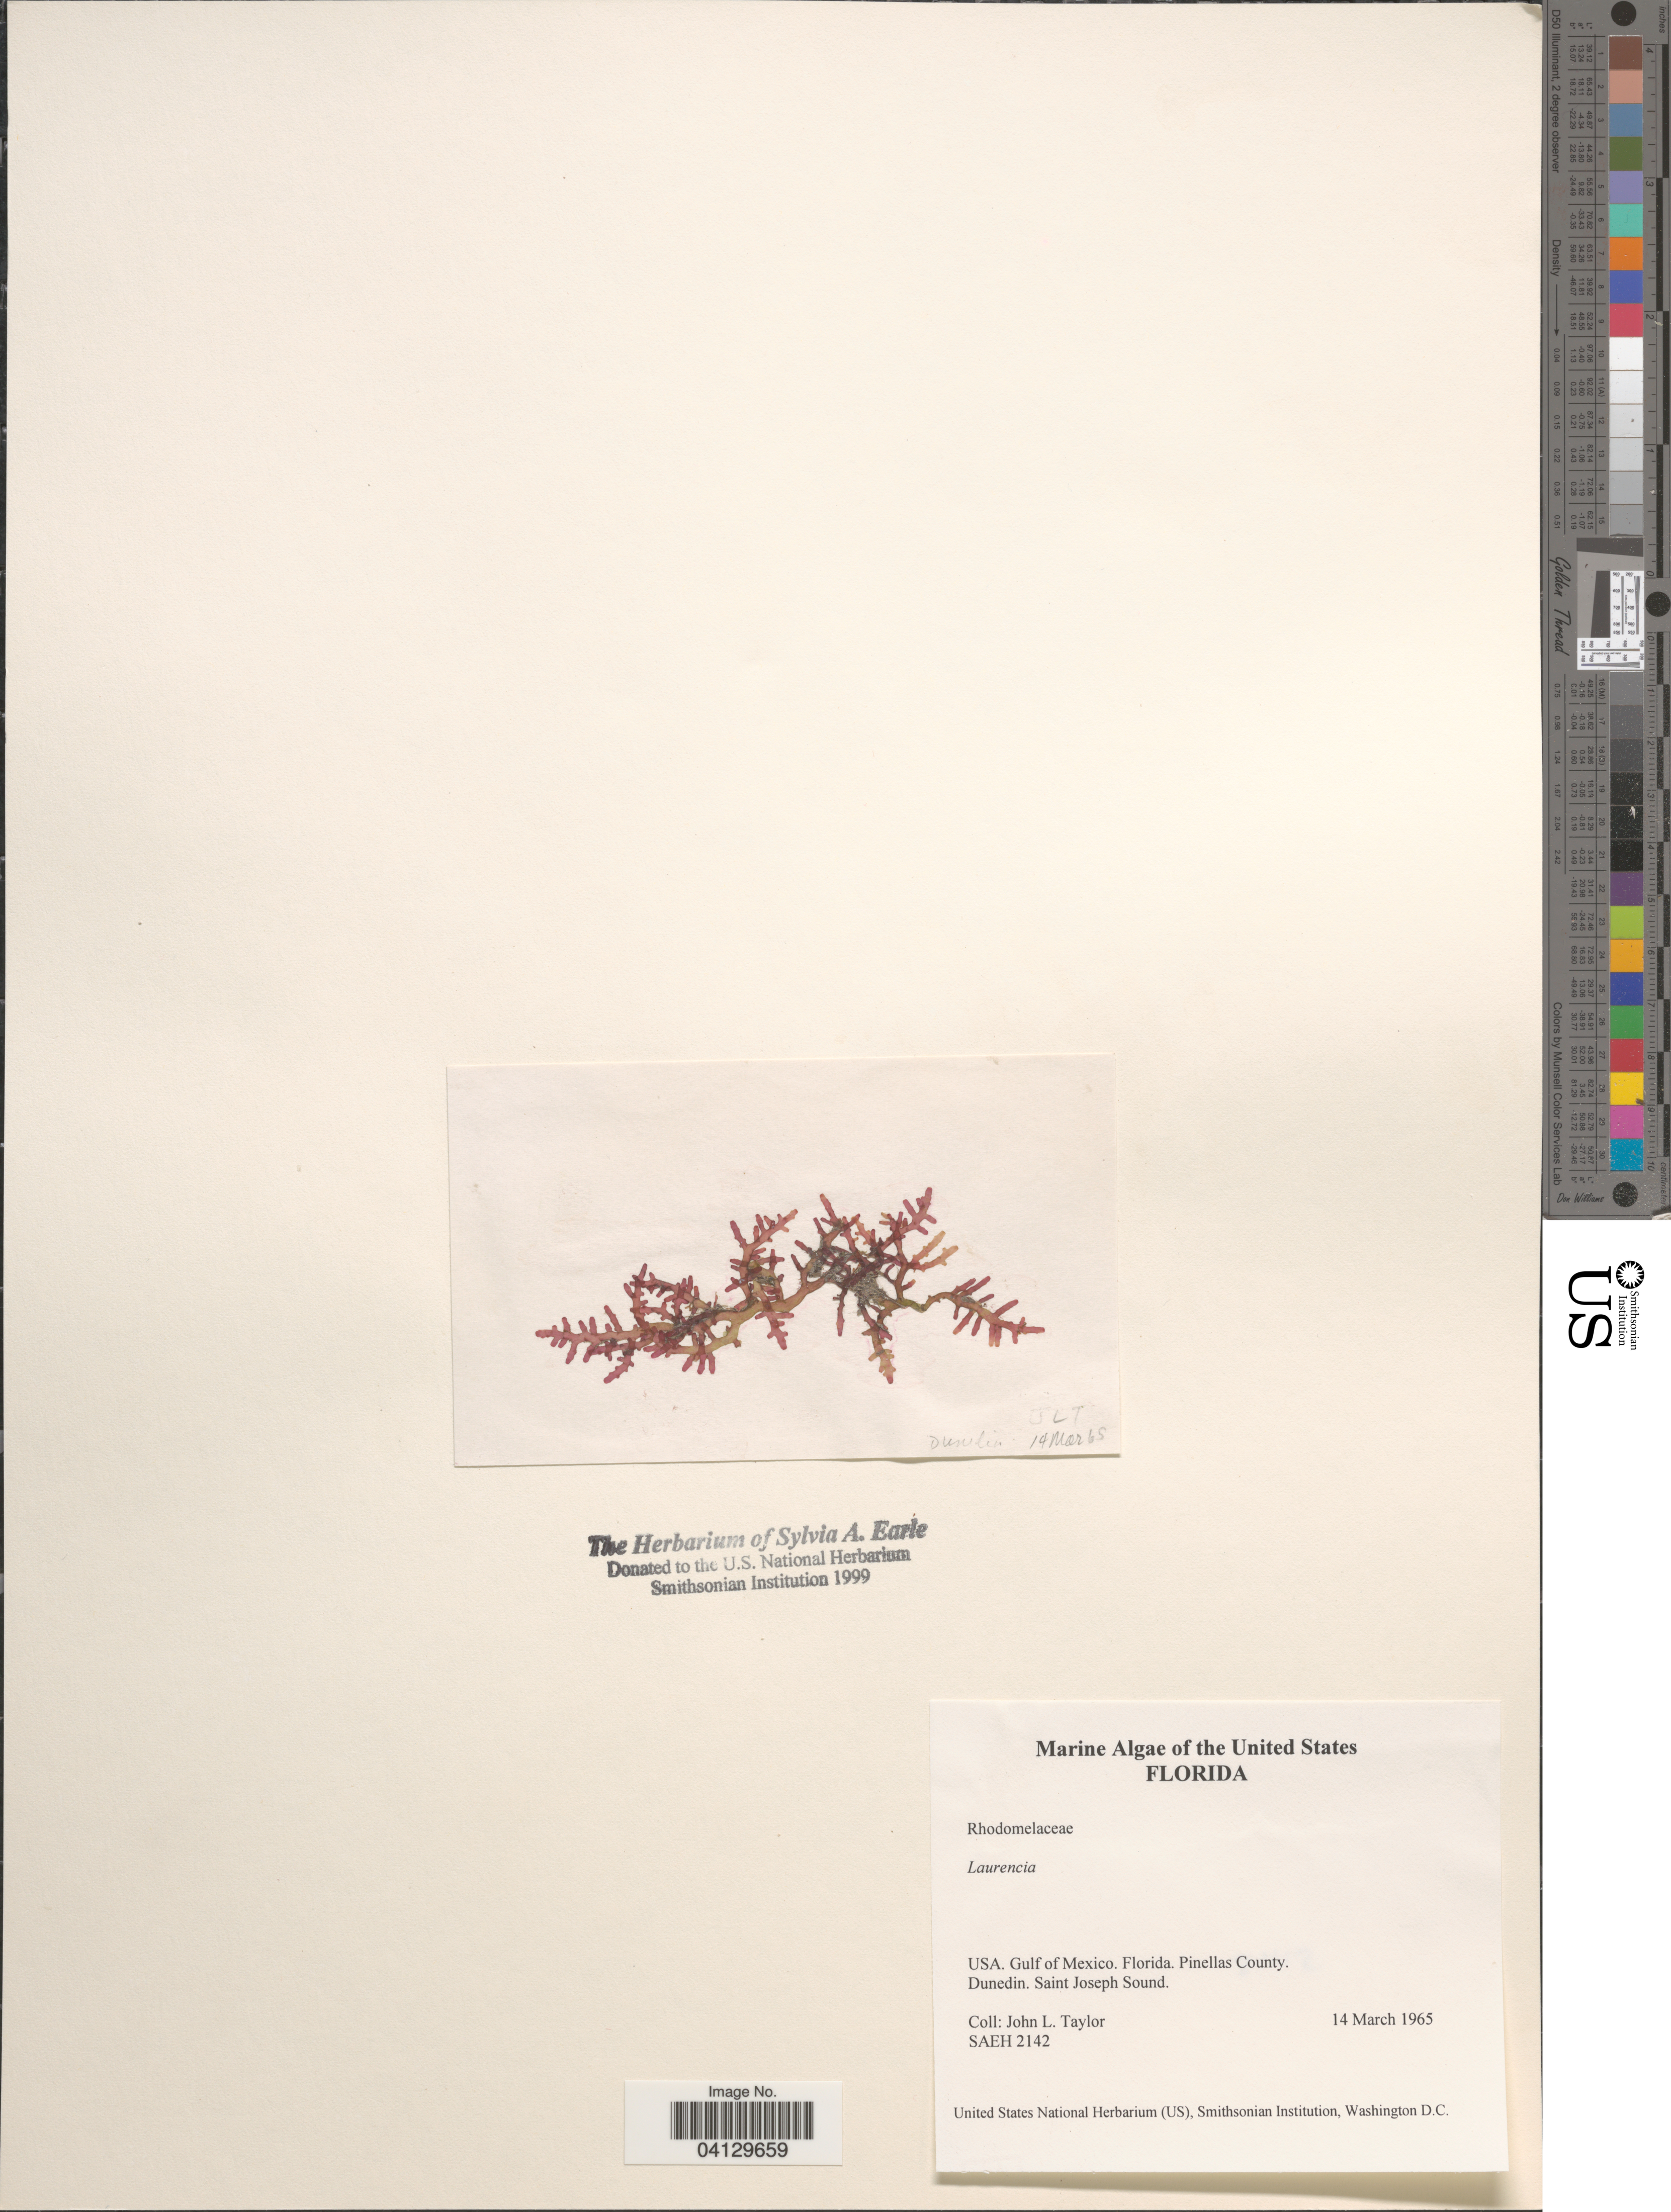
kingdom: Plantae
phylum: Rhodophyta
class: Florideophyceae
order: Ceramiales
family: Rhodomelaceae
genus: Laurencia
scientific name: Laurencia sp.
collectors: J. L. Taylor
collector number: SAEH2142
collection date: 1965-03-14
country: United States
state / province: Florida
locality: Gulf of Mexico. Pinellas County. Dunedin. Saint Joseph Sound.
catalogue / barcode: US 328850